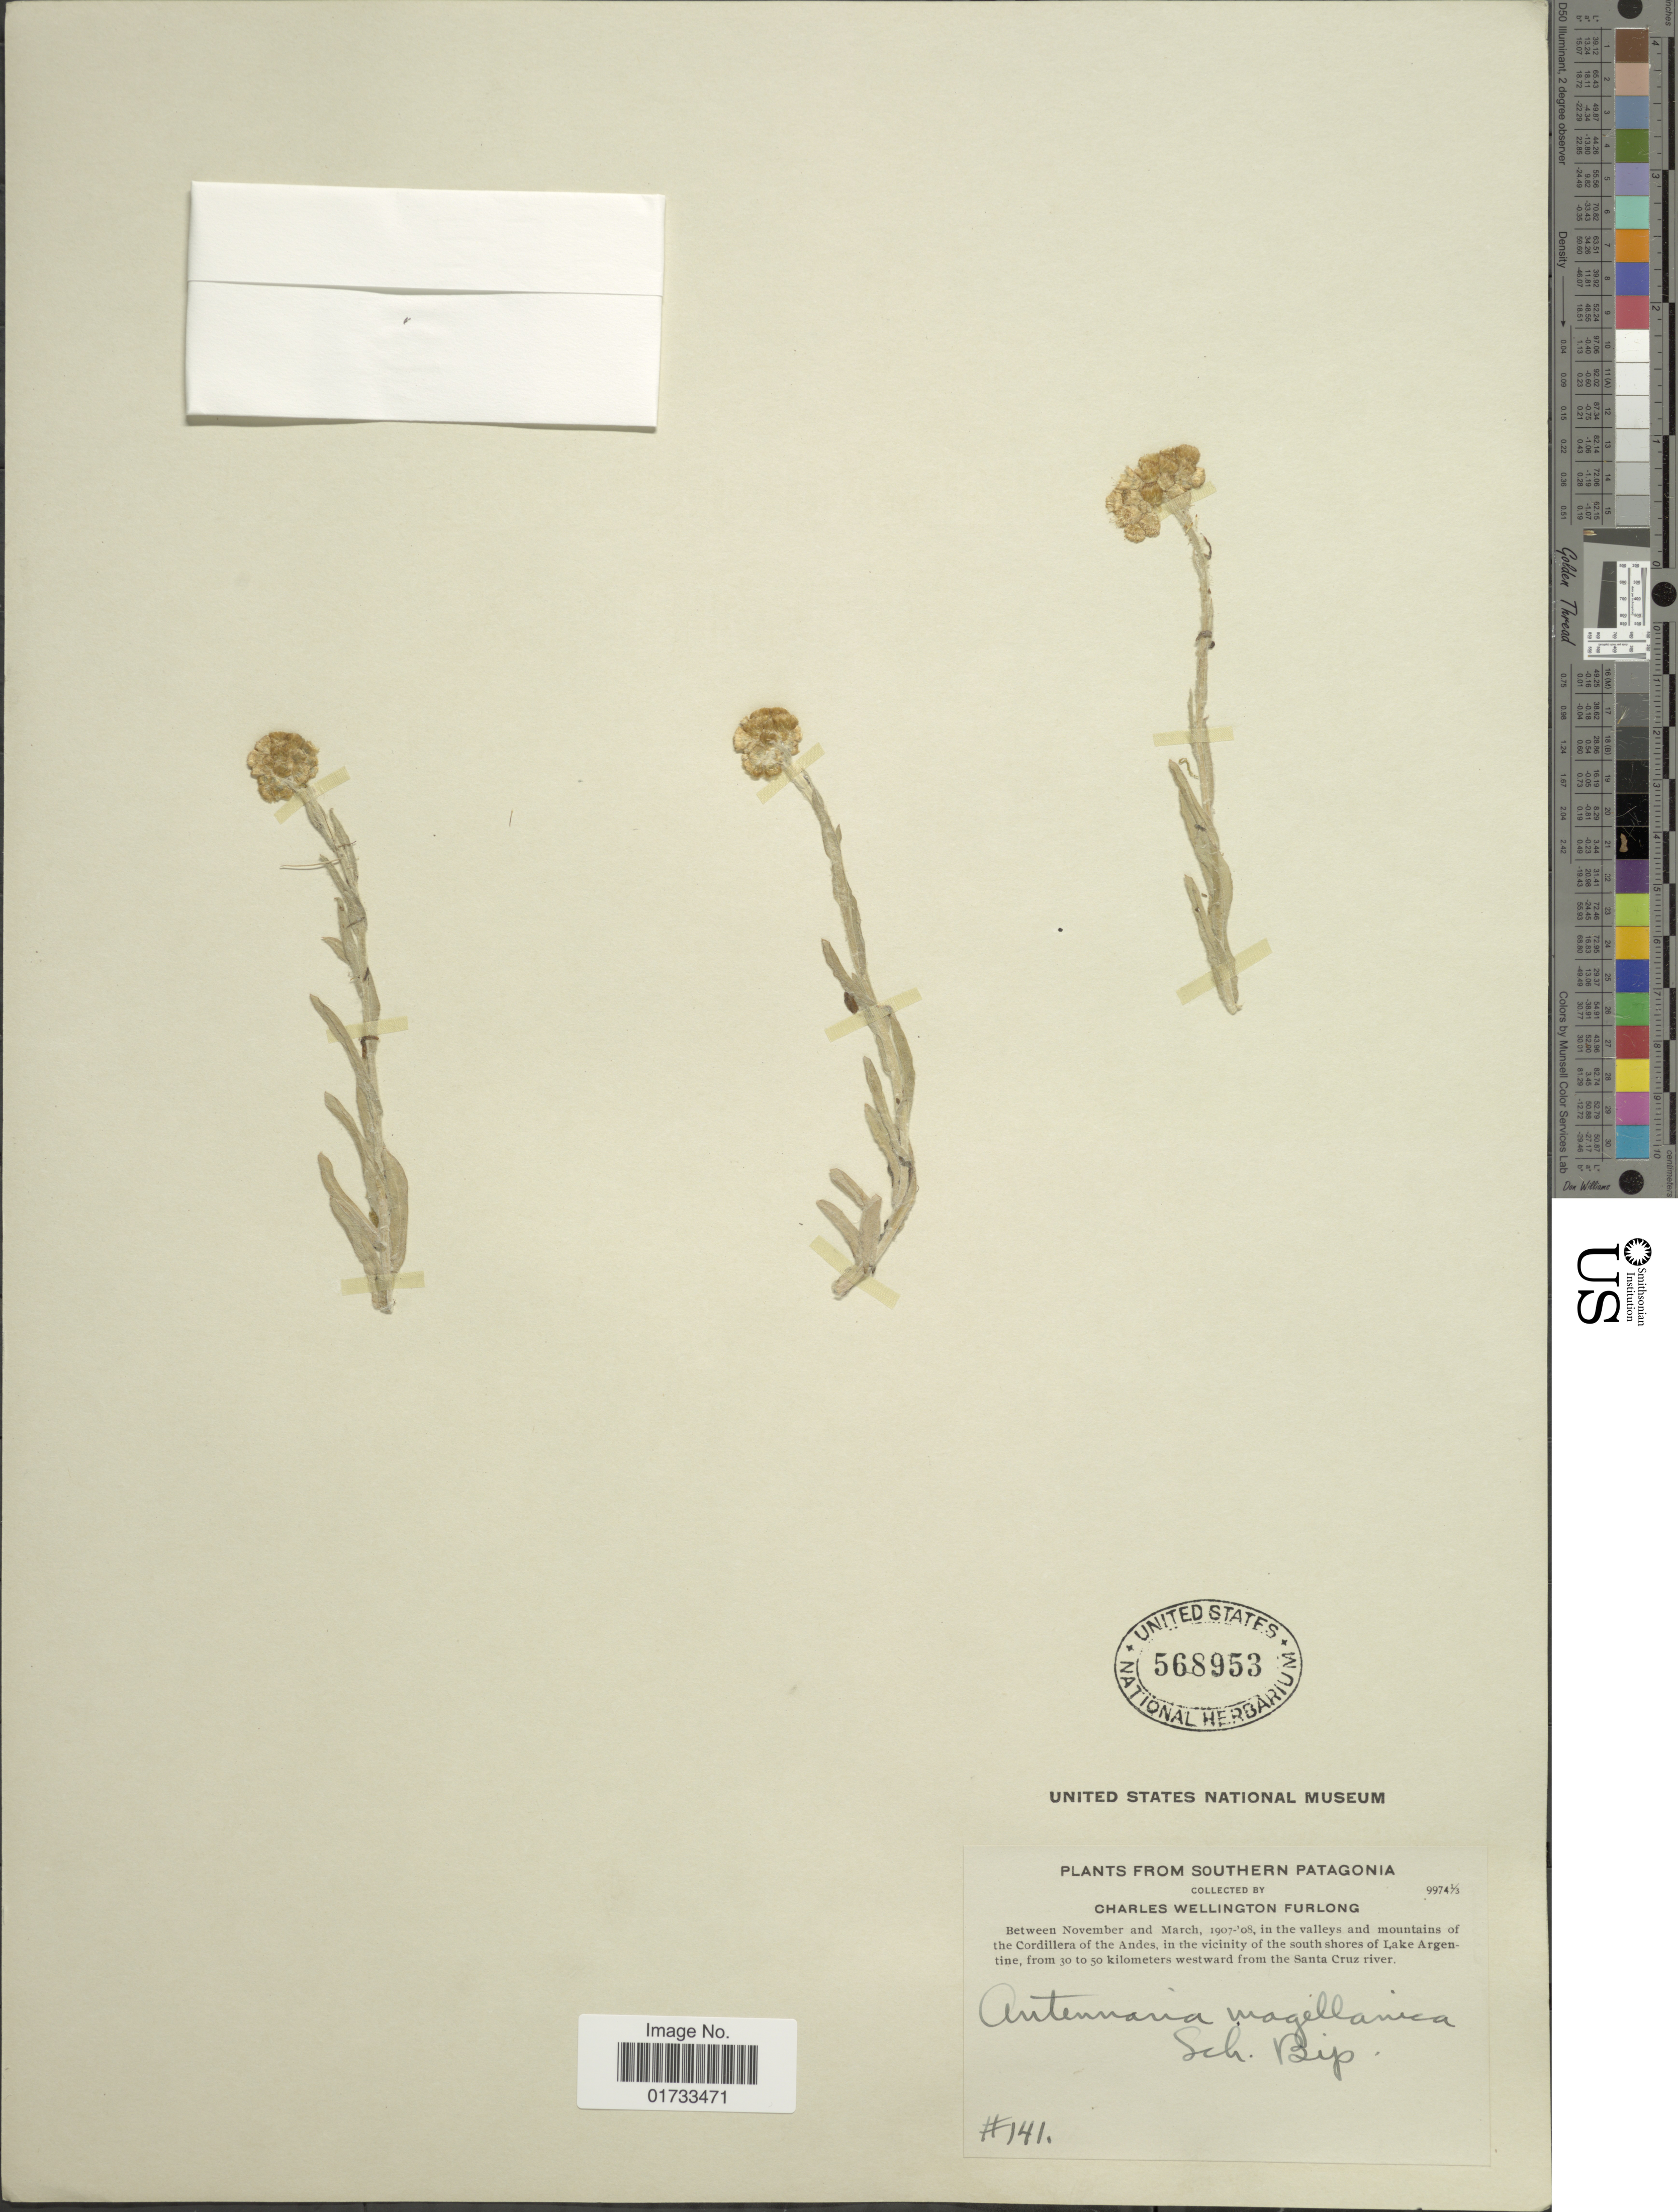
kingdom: Plantae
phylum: Tracheophyta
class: Magnoliopsida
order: Asterales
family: Asteraceae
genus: Antennaria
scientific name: Antennaria magellanica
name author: Sch. Bip.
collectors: C. Furlong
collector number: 141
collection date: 1907-11/1908-03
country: Argentina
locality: Southern Patagonia, in the valleys and mountains of the Cordillera of the Andes, in the vicinity of the south shores of Lake Argentine, from 30 to 50 kilometers westward from the Santa Cruz river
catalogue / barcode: US 568953